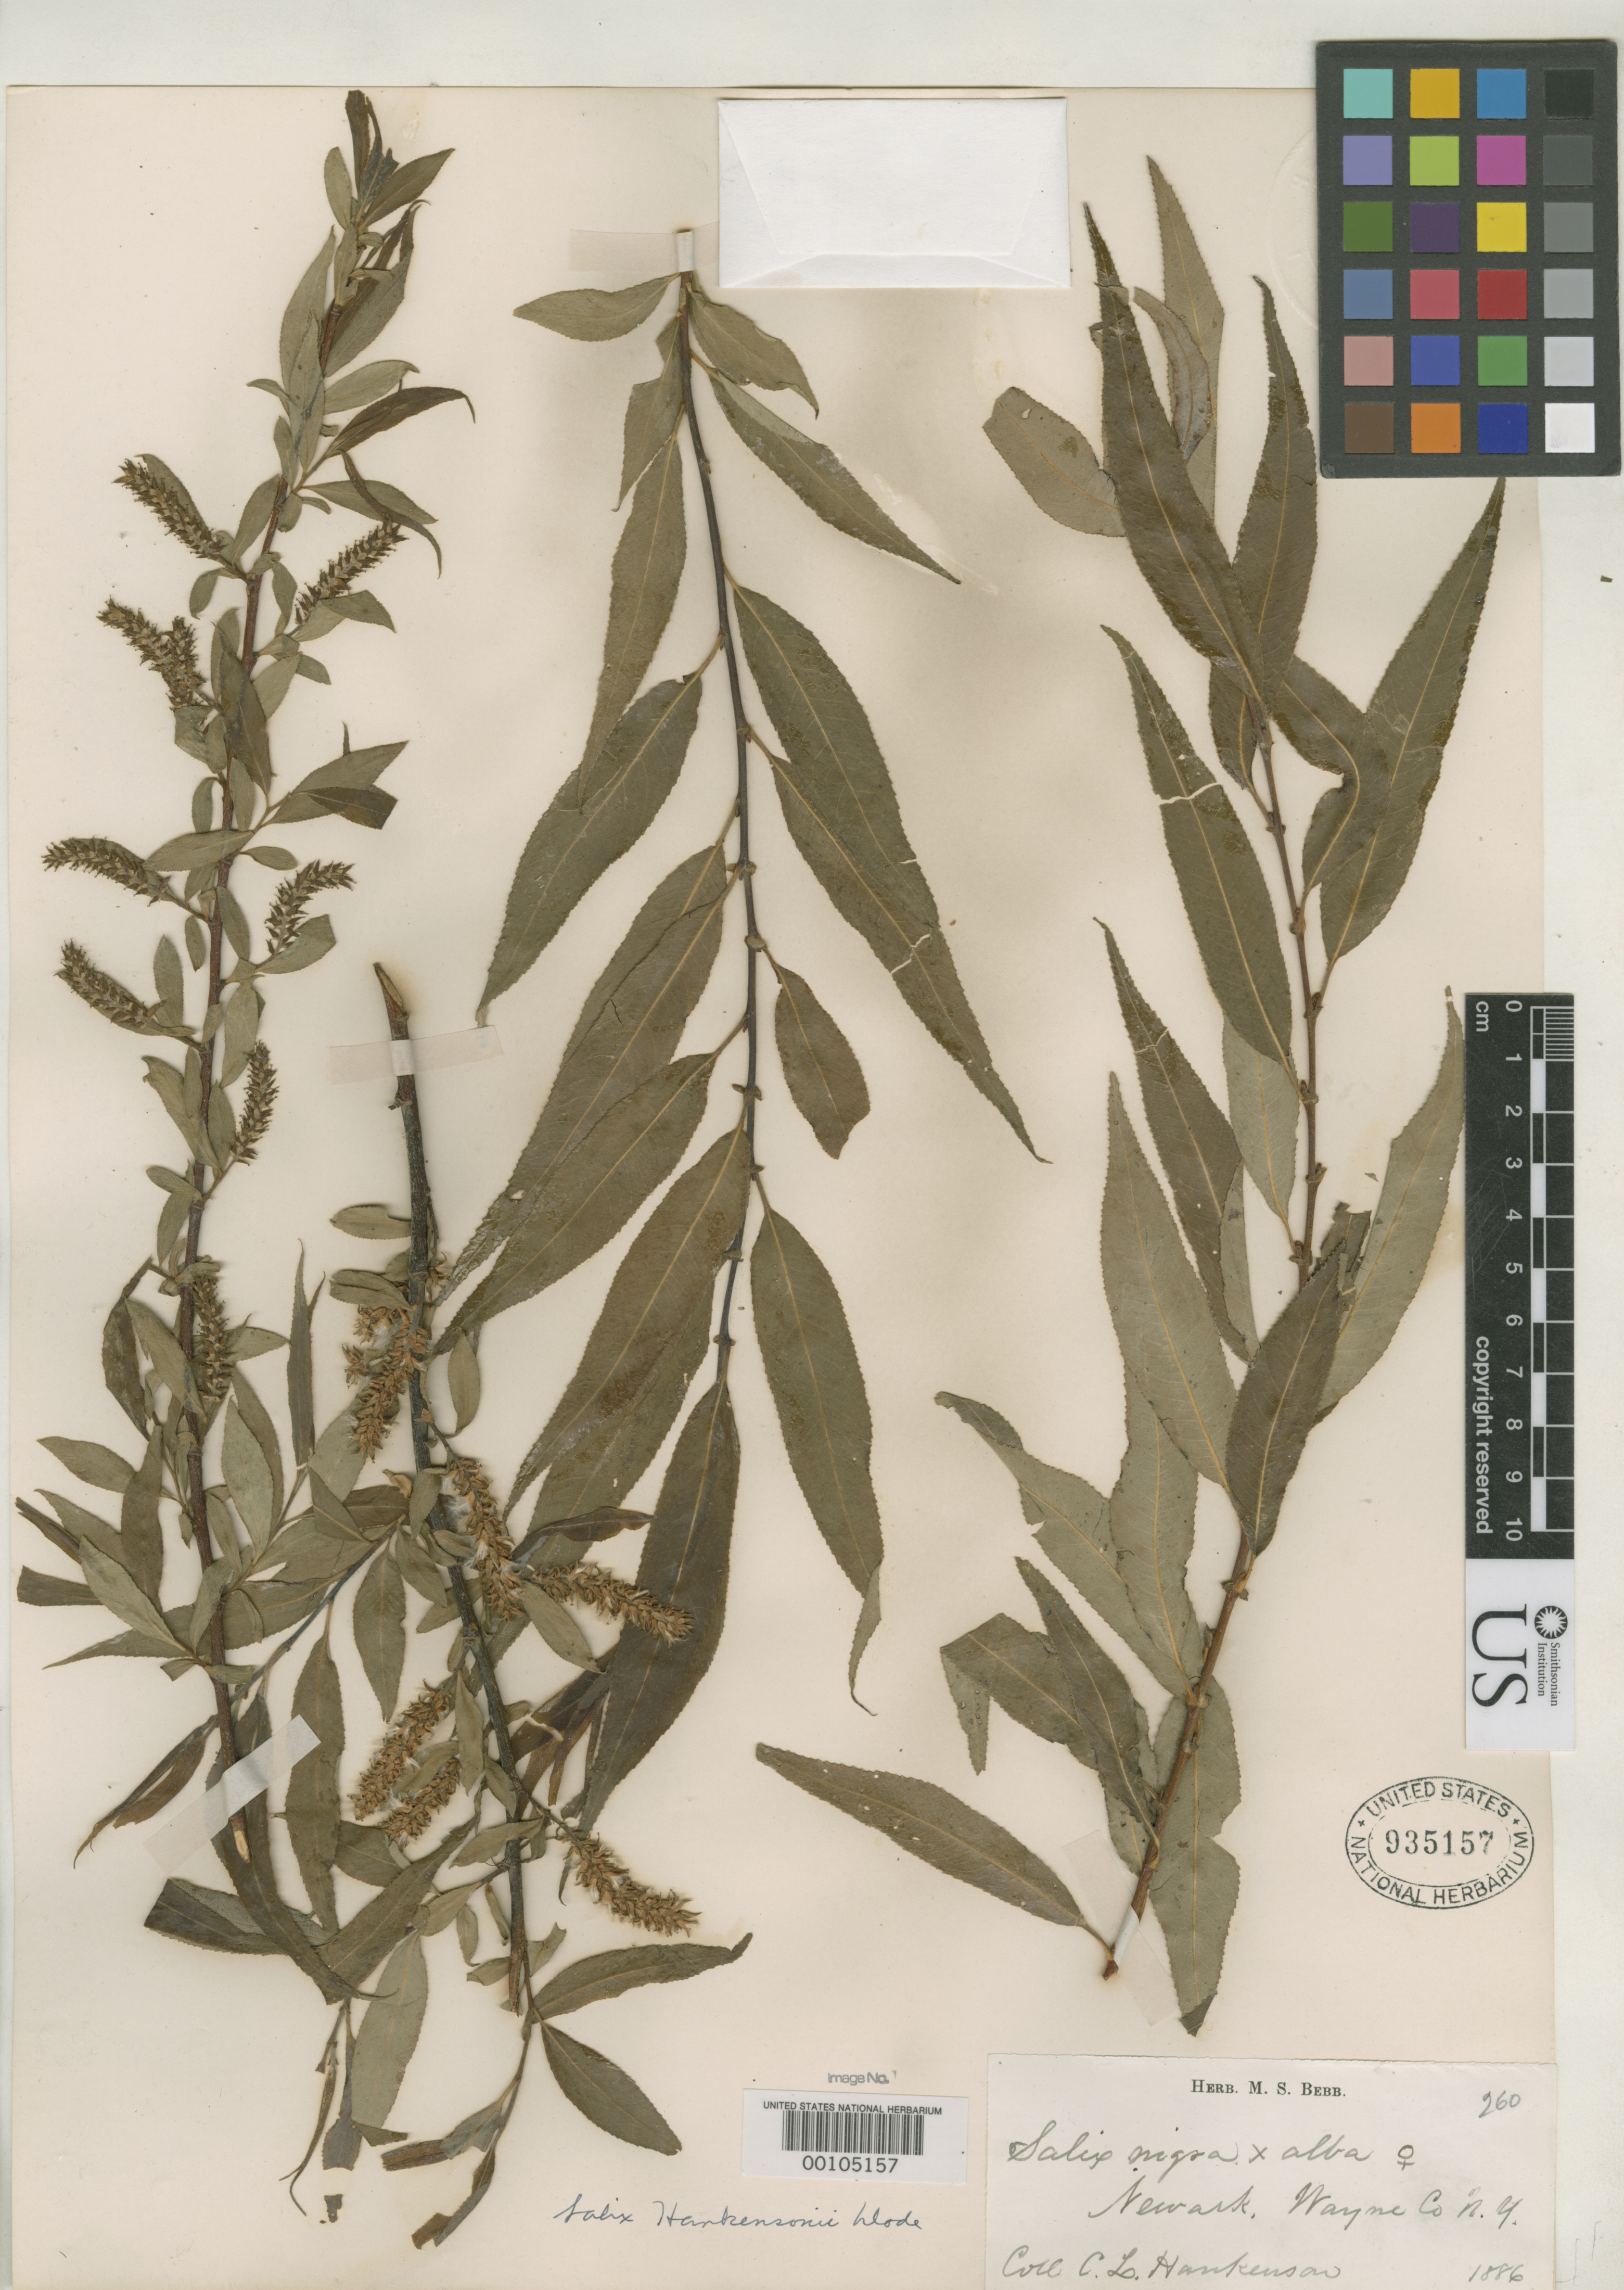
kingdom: Plantae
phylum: Tracheophyta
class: Magnoliopsida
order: Malpighiales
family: Salicaceae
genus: Salix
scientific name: Salix x hankensonii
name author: Dode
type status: Type Collection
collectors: C. Hankenson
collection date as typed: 1886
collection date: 1886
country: United States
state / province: New York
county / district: Wayne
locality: Newark.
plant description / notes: Described as hybrid between Salix alba and S. nigra.; Dubiously type material, at best a paratype; taxon apparently described from material cultivated by Dode in France, "Culta sub no. 1757 e plantariis ab E.L. Hankenson lectis in America boreali in vicinitate urbis Newark."; Specimen ex John Donnell Smith herbarium.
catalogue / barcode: US 935157